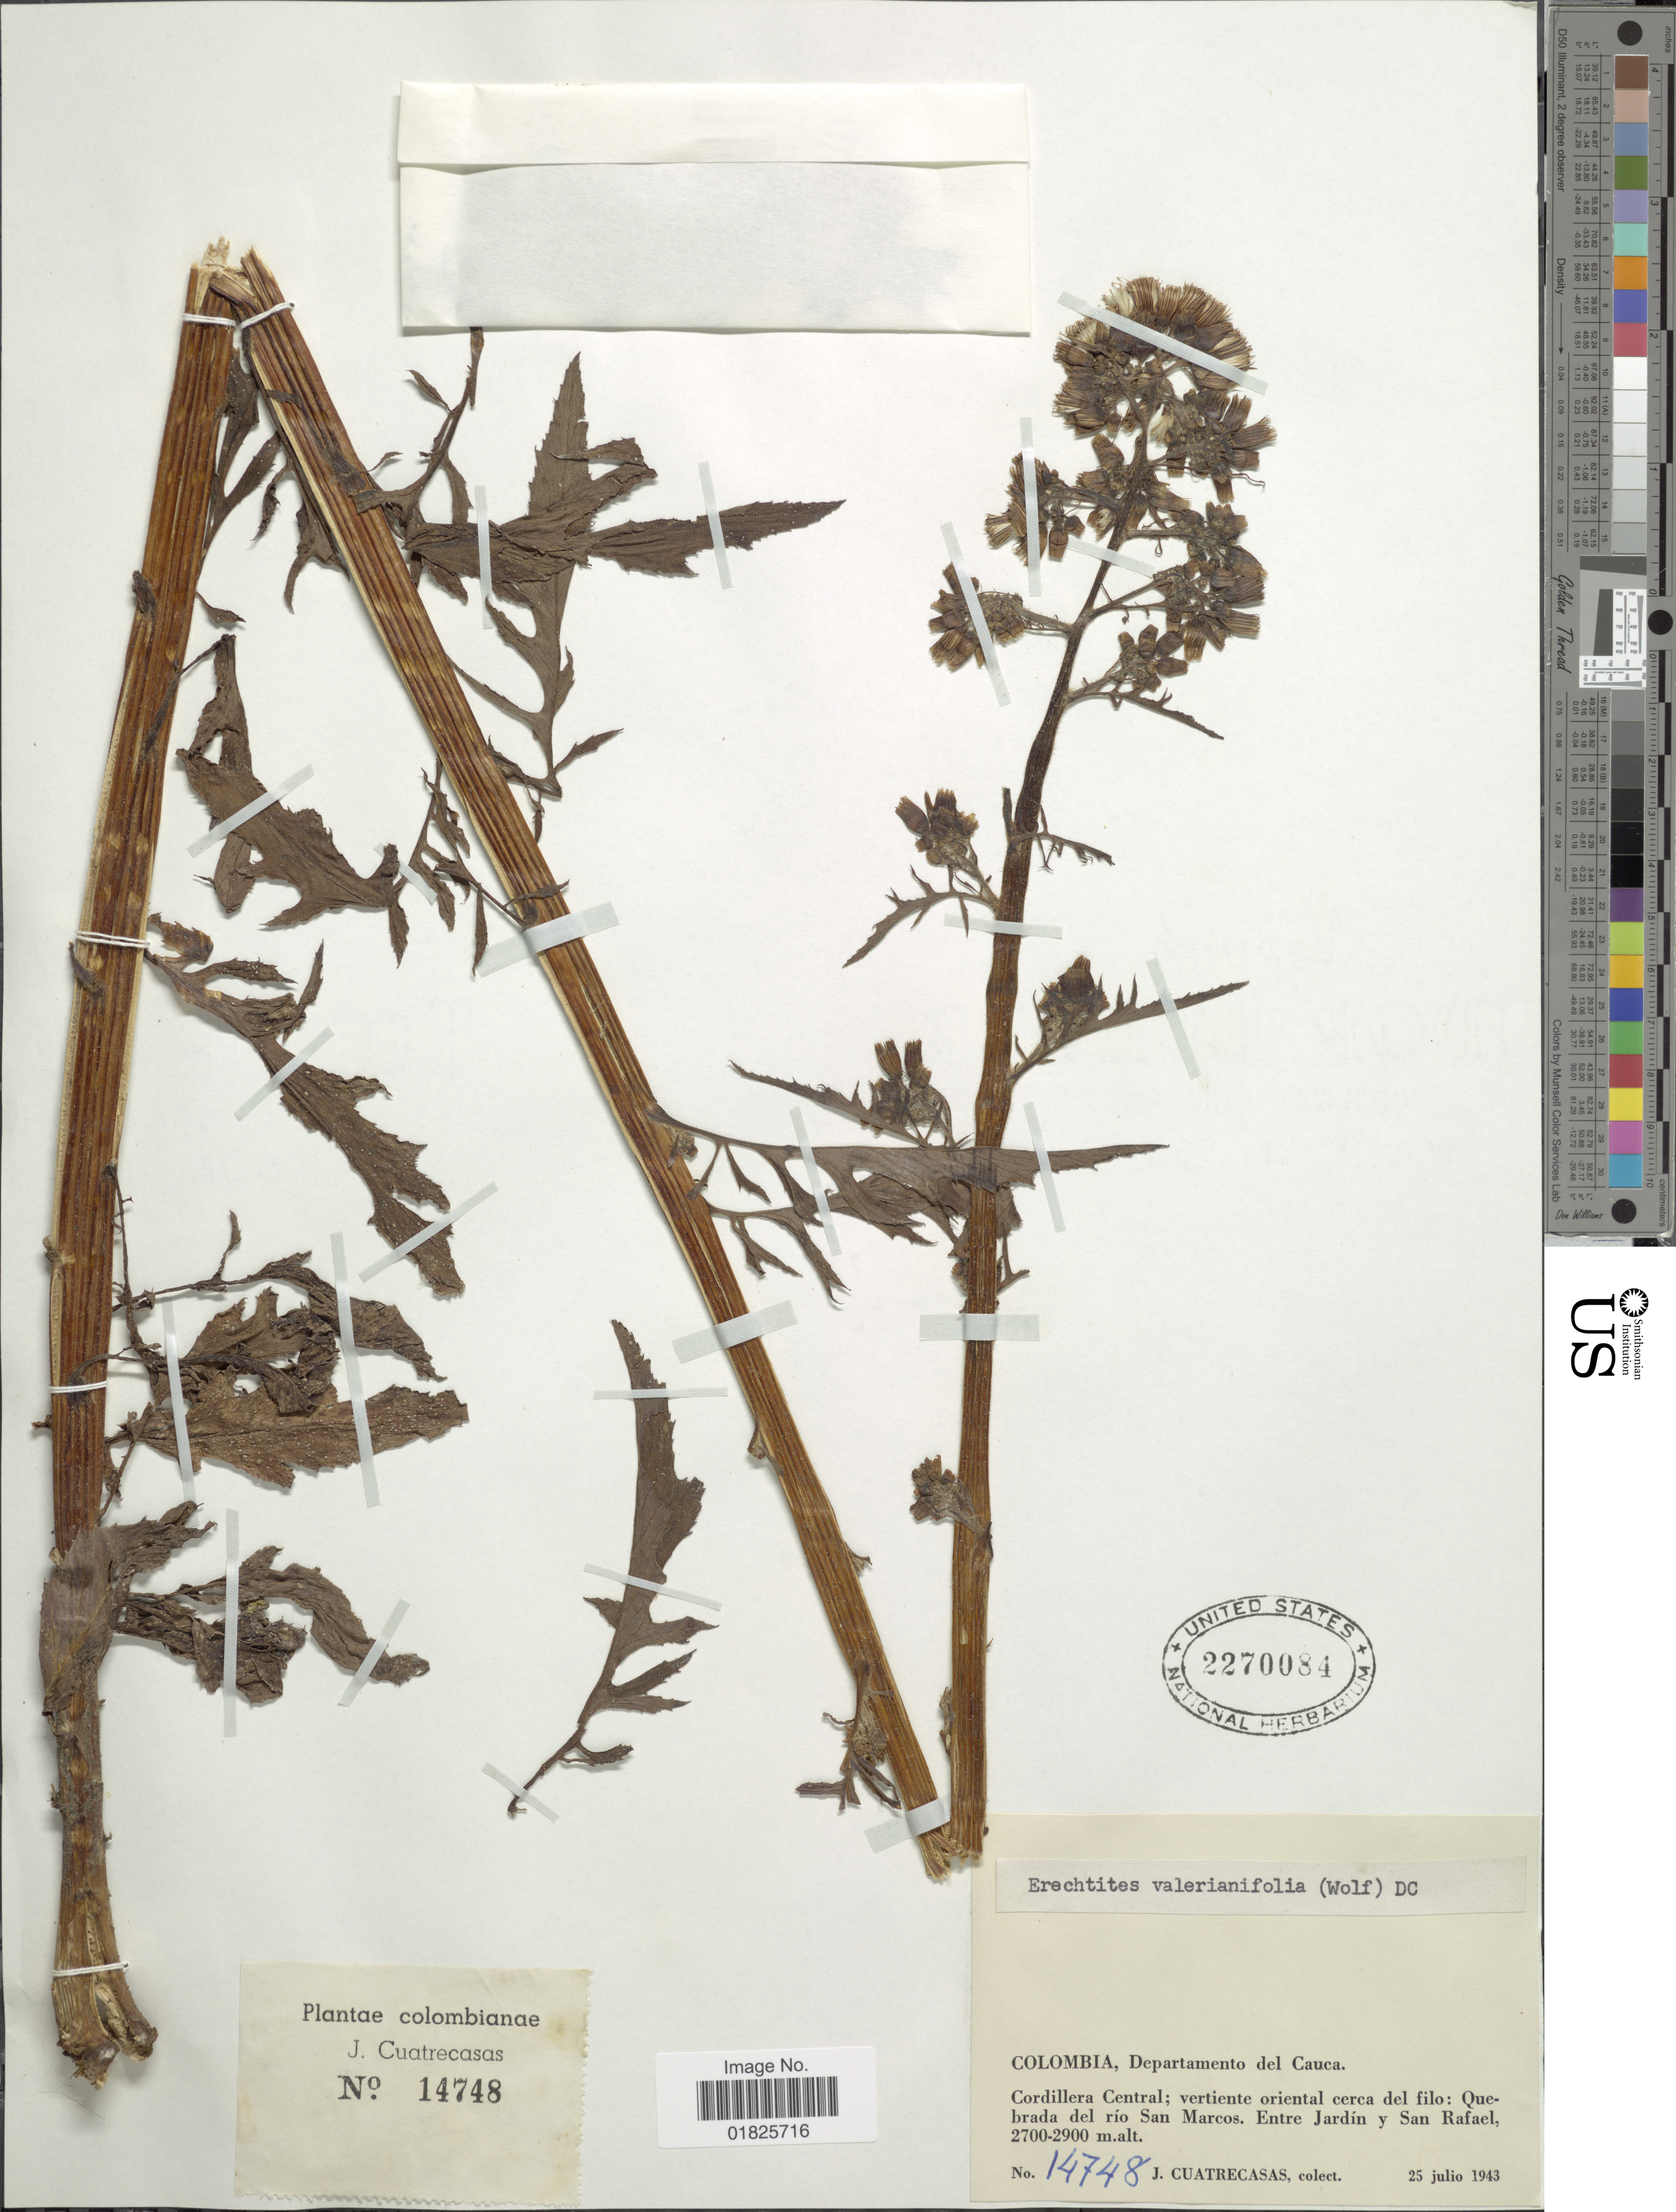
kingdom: Plantae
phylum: Tracheophyta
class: Magnoliopsida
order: Asterales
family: Asteraceae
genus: Erechtites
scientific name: Erechtites valerianifolius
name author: (Link ex Spreng.) DC.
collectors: J. Cuatrecasas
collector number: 14748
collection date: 1943-07-25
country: Colombia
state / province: Cauca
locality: Cordillera Central; vertiente oriental cerca del Filo; Quebrada del rio San marcos. Entre Jardin y San Rafael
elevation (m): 2700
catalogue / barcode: US 2270084